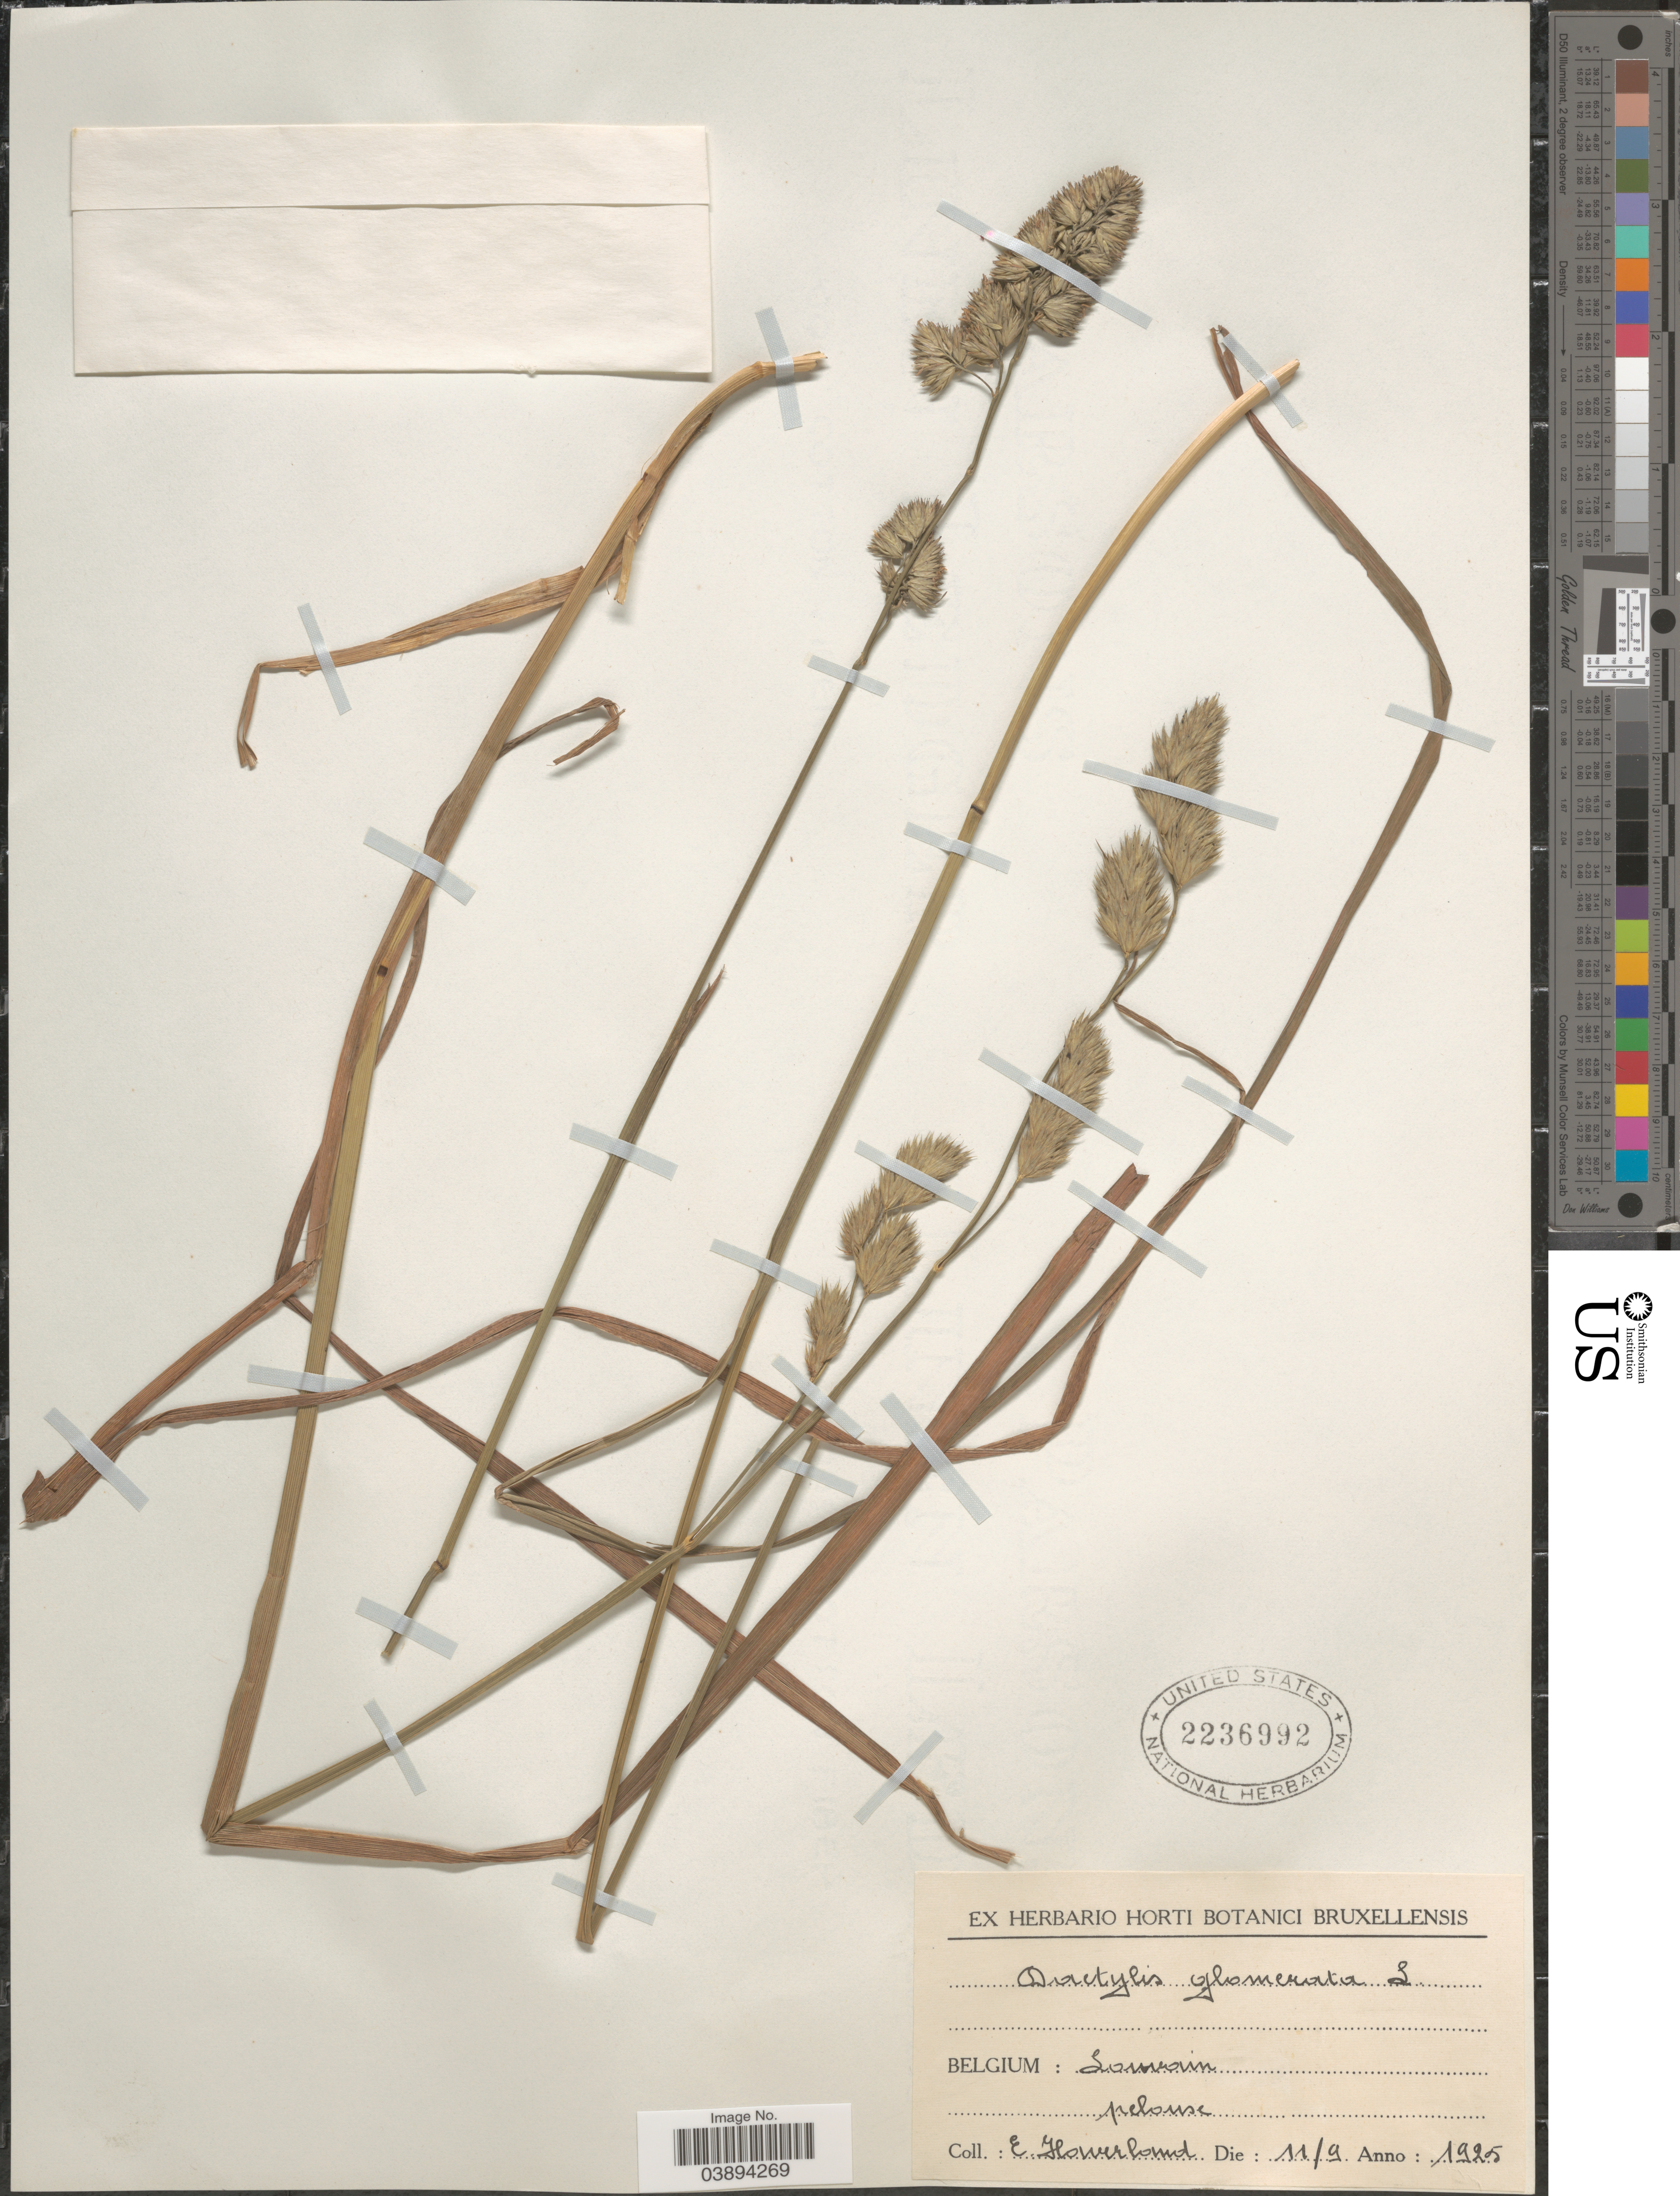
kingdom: Plantae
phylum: Tracheophyta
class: Liliopsida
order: Poales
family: Poaceae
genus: Dactylis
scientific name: Dactylis glomerata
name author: L.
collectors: E. Howerland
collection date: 1925-09-11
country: Belgium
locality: Louvain pelouse.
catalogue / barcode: US 2236992